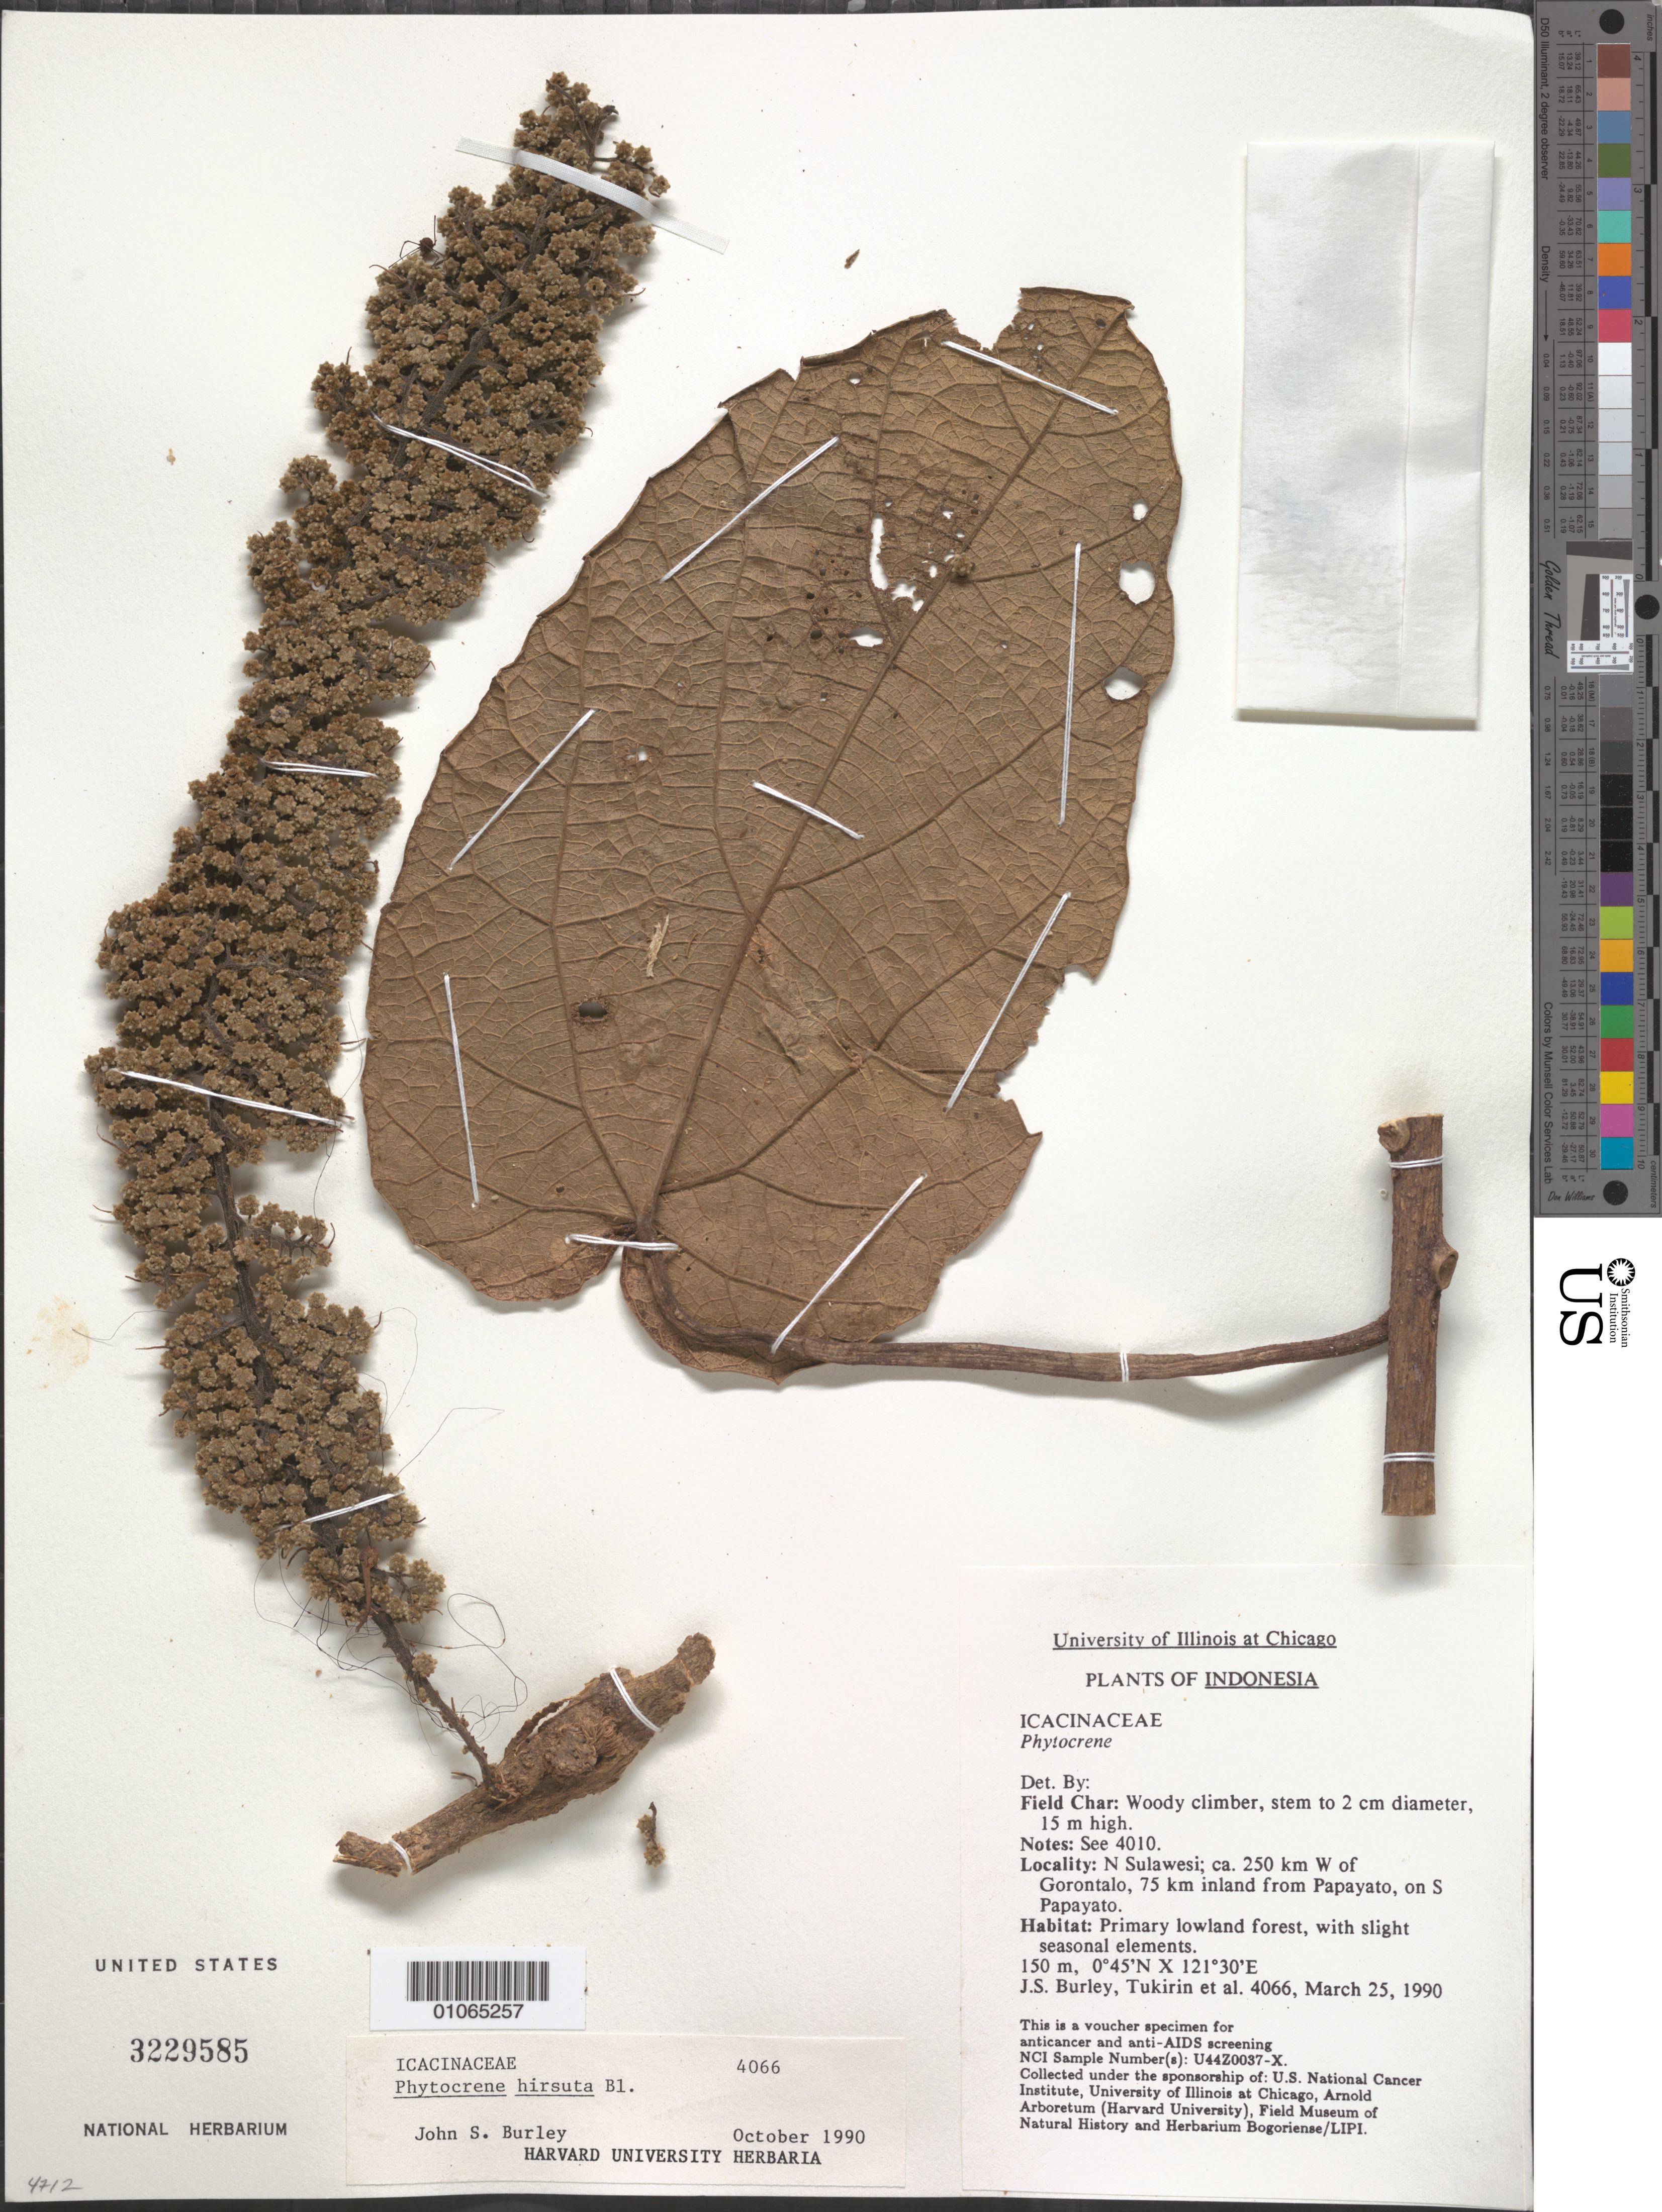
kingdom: Plantae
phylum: Tracheophyta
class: Magnoliopsida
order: Icacinales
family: Icacinaceae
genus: Phytocrene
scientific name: Phytocrene hirsuta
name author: Blume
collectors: J. S. Burley, -. Tukirin & et al.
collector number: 4066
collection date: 1990-03-25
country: Indonesia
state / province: Sulawesi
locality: N Sulawesi; ca. 250 km W of Gorontalo, 75 km inland from Papayato, on S Papayato.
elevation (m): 150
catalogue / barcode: US 3229585